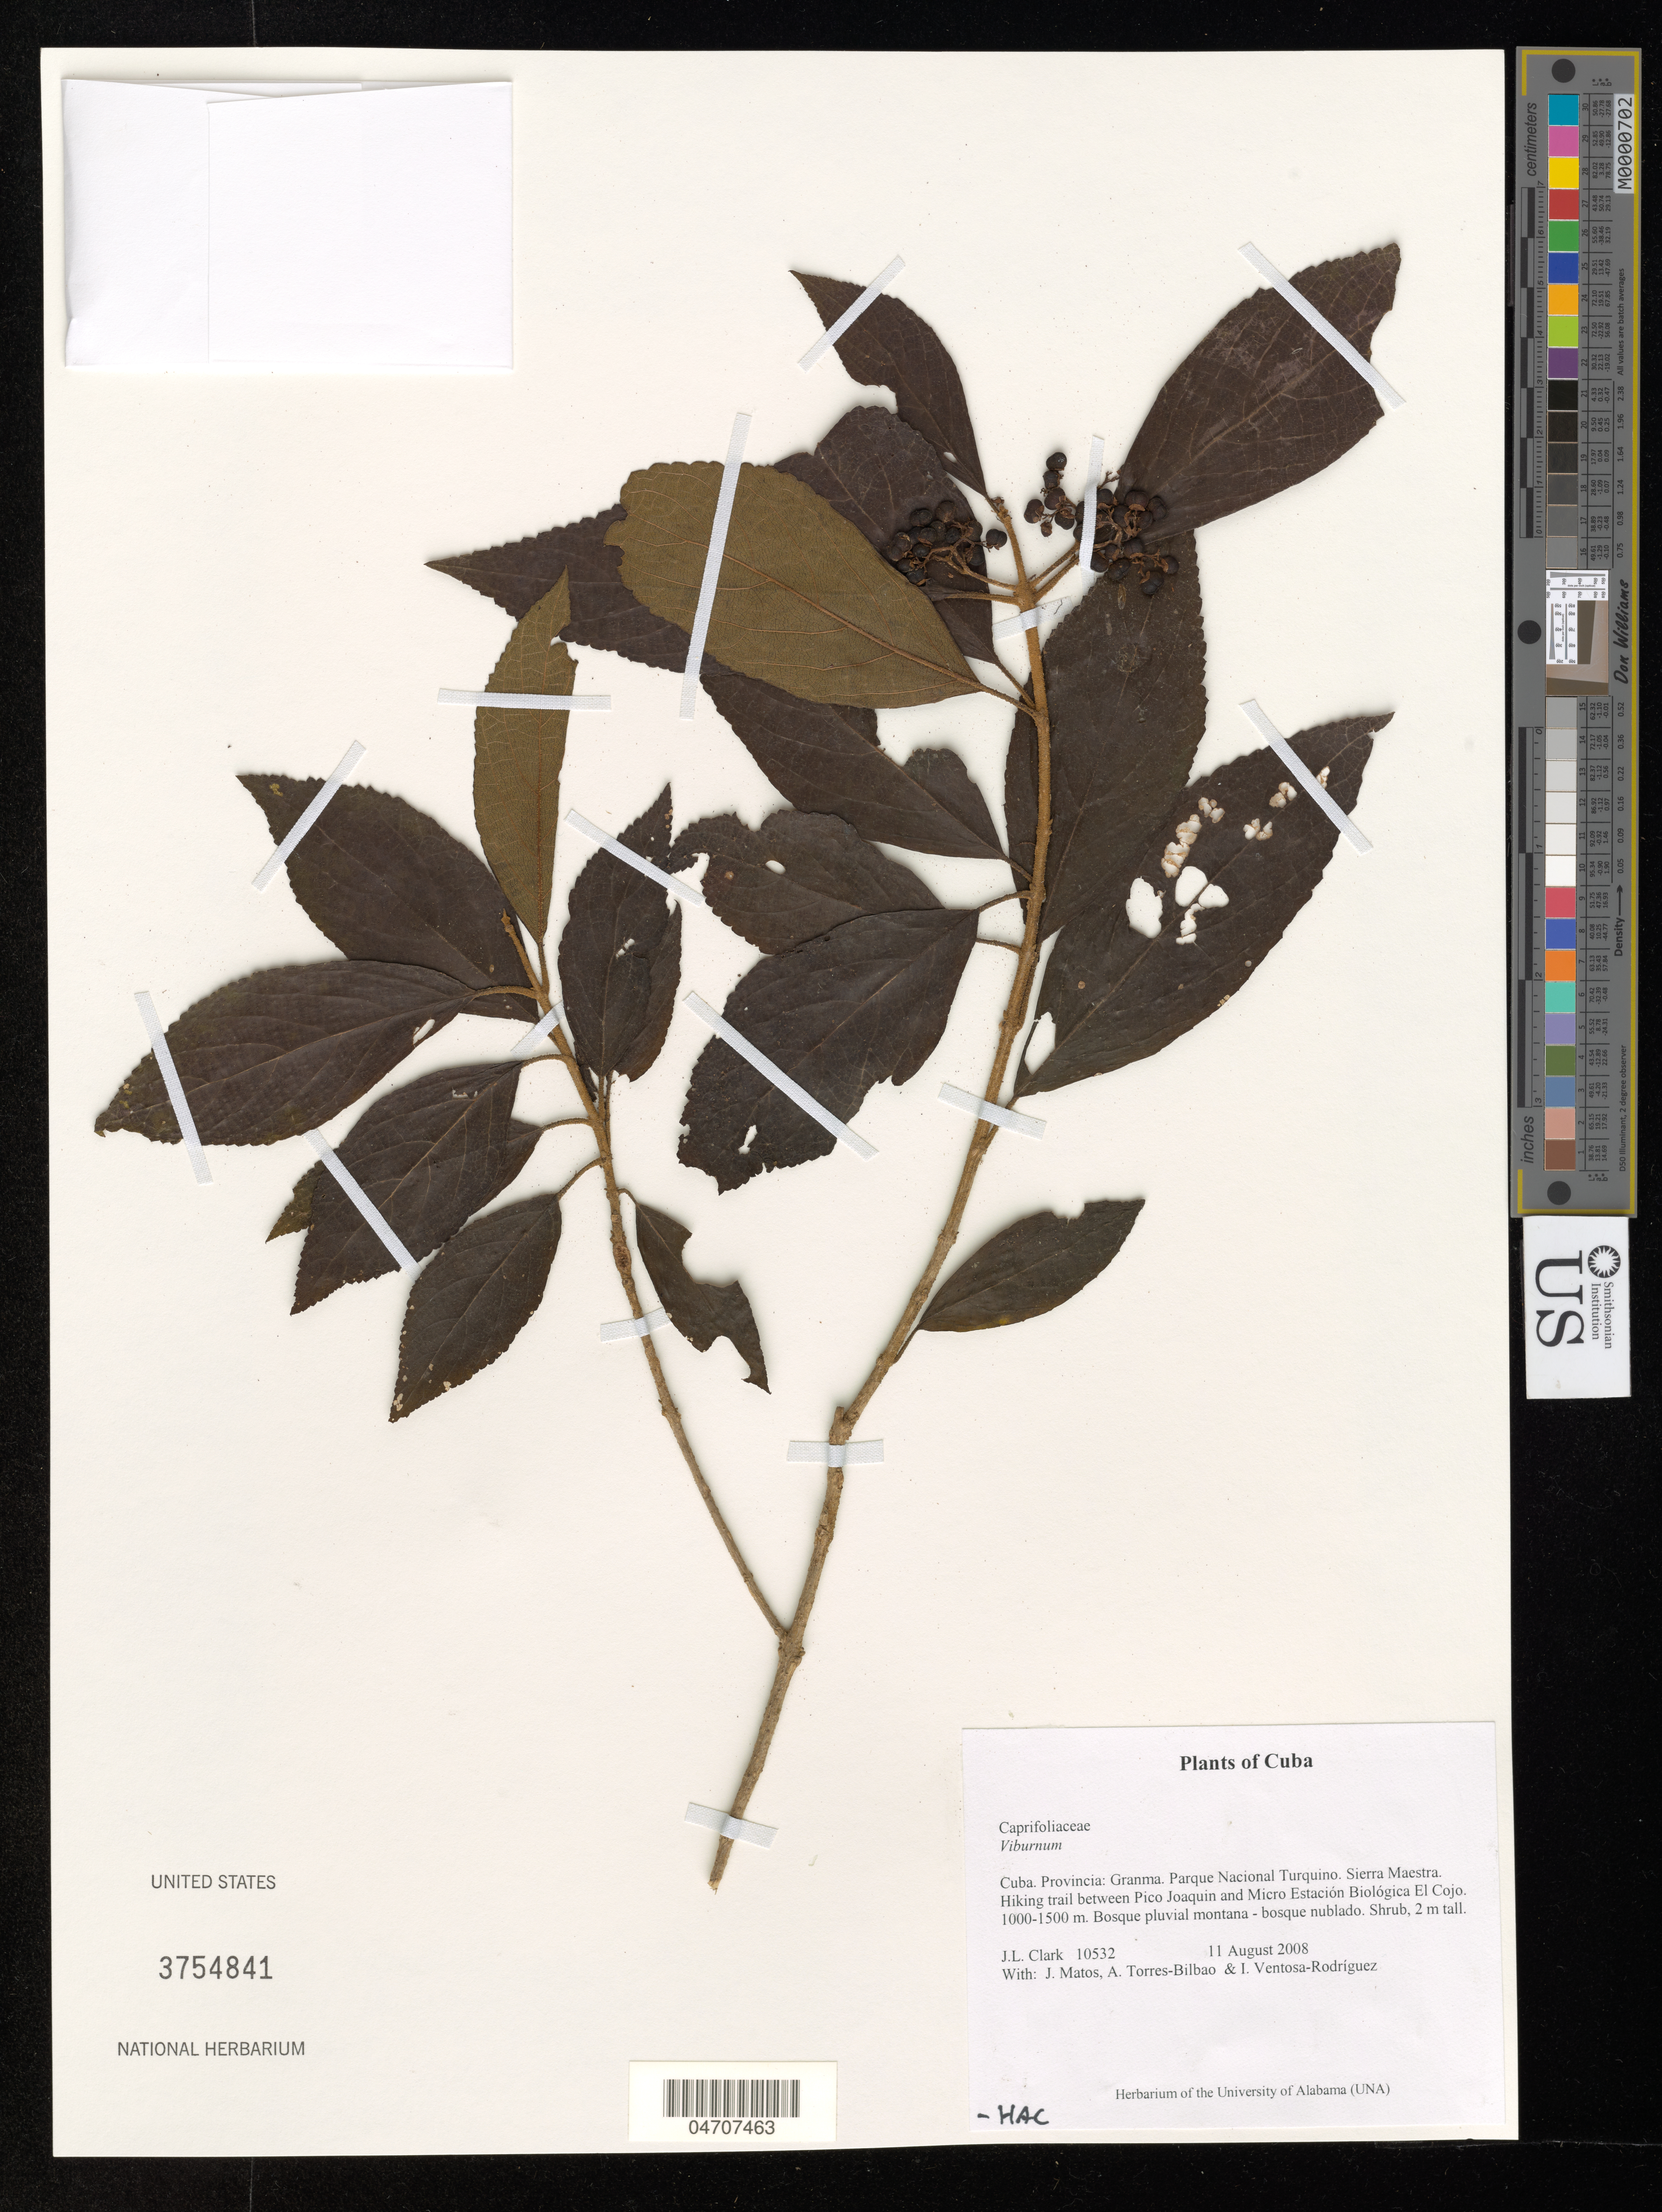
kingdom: Plantae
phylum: Tracheophyta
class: Magnoliopsida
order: Dipsacales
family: Viburnaceae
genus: Viburnum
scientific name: Viburnum sp.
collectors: J. L. Clark, J. Matos, A. Torres-Bilbao & A. Hewitt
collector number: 10532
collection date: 2008-08-11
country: Cuba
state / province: Granma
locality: Parque Nacional Turquino. Sierra Maestra. Hiking trail between Pico Joaquin and Micro Estación Biológica El Cojo.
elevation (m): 1000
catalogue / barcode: US 3754841